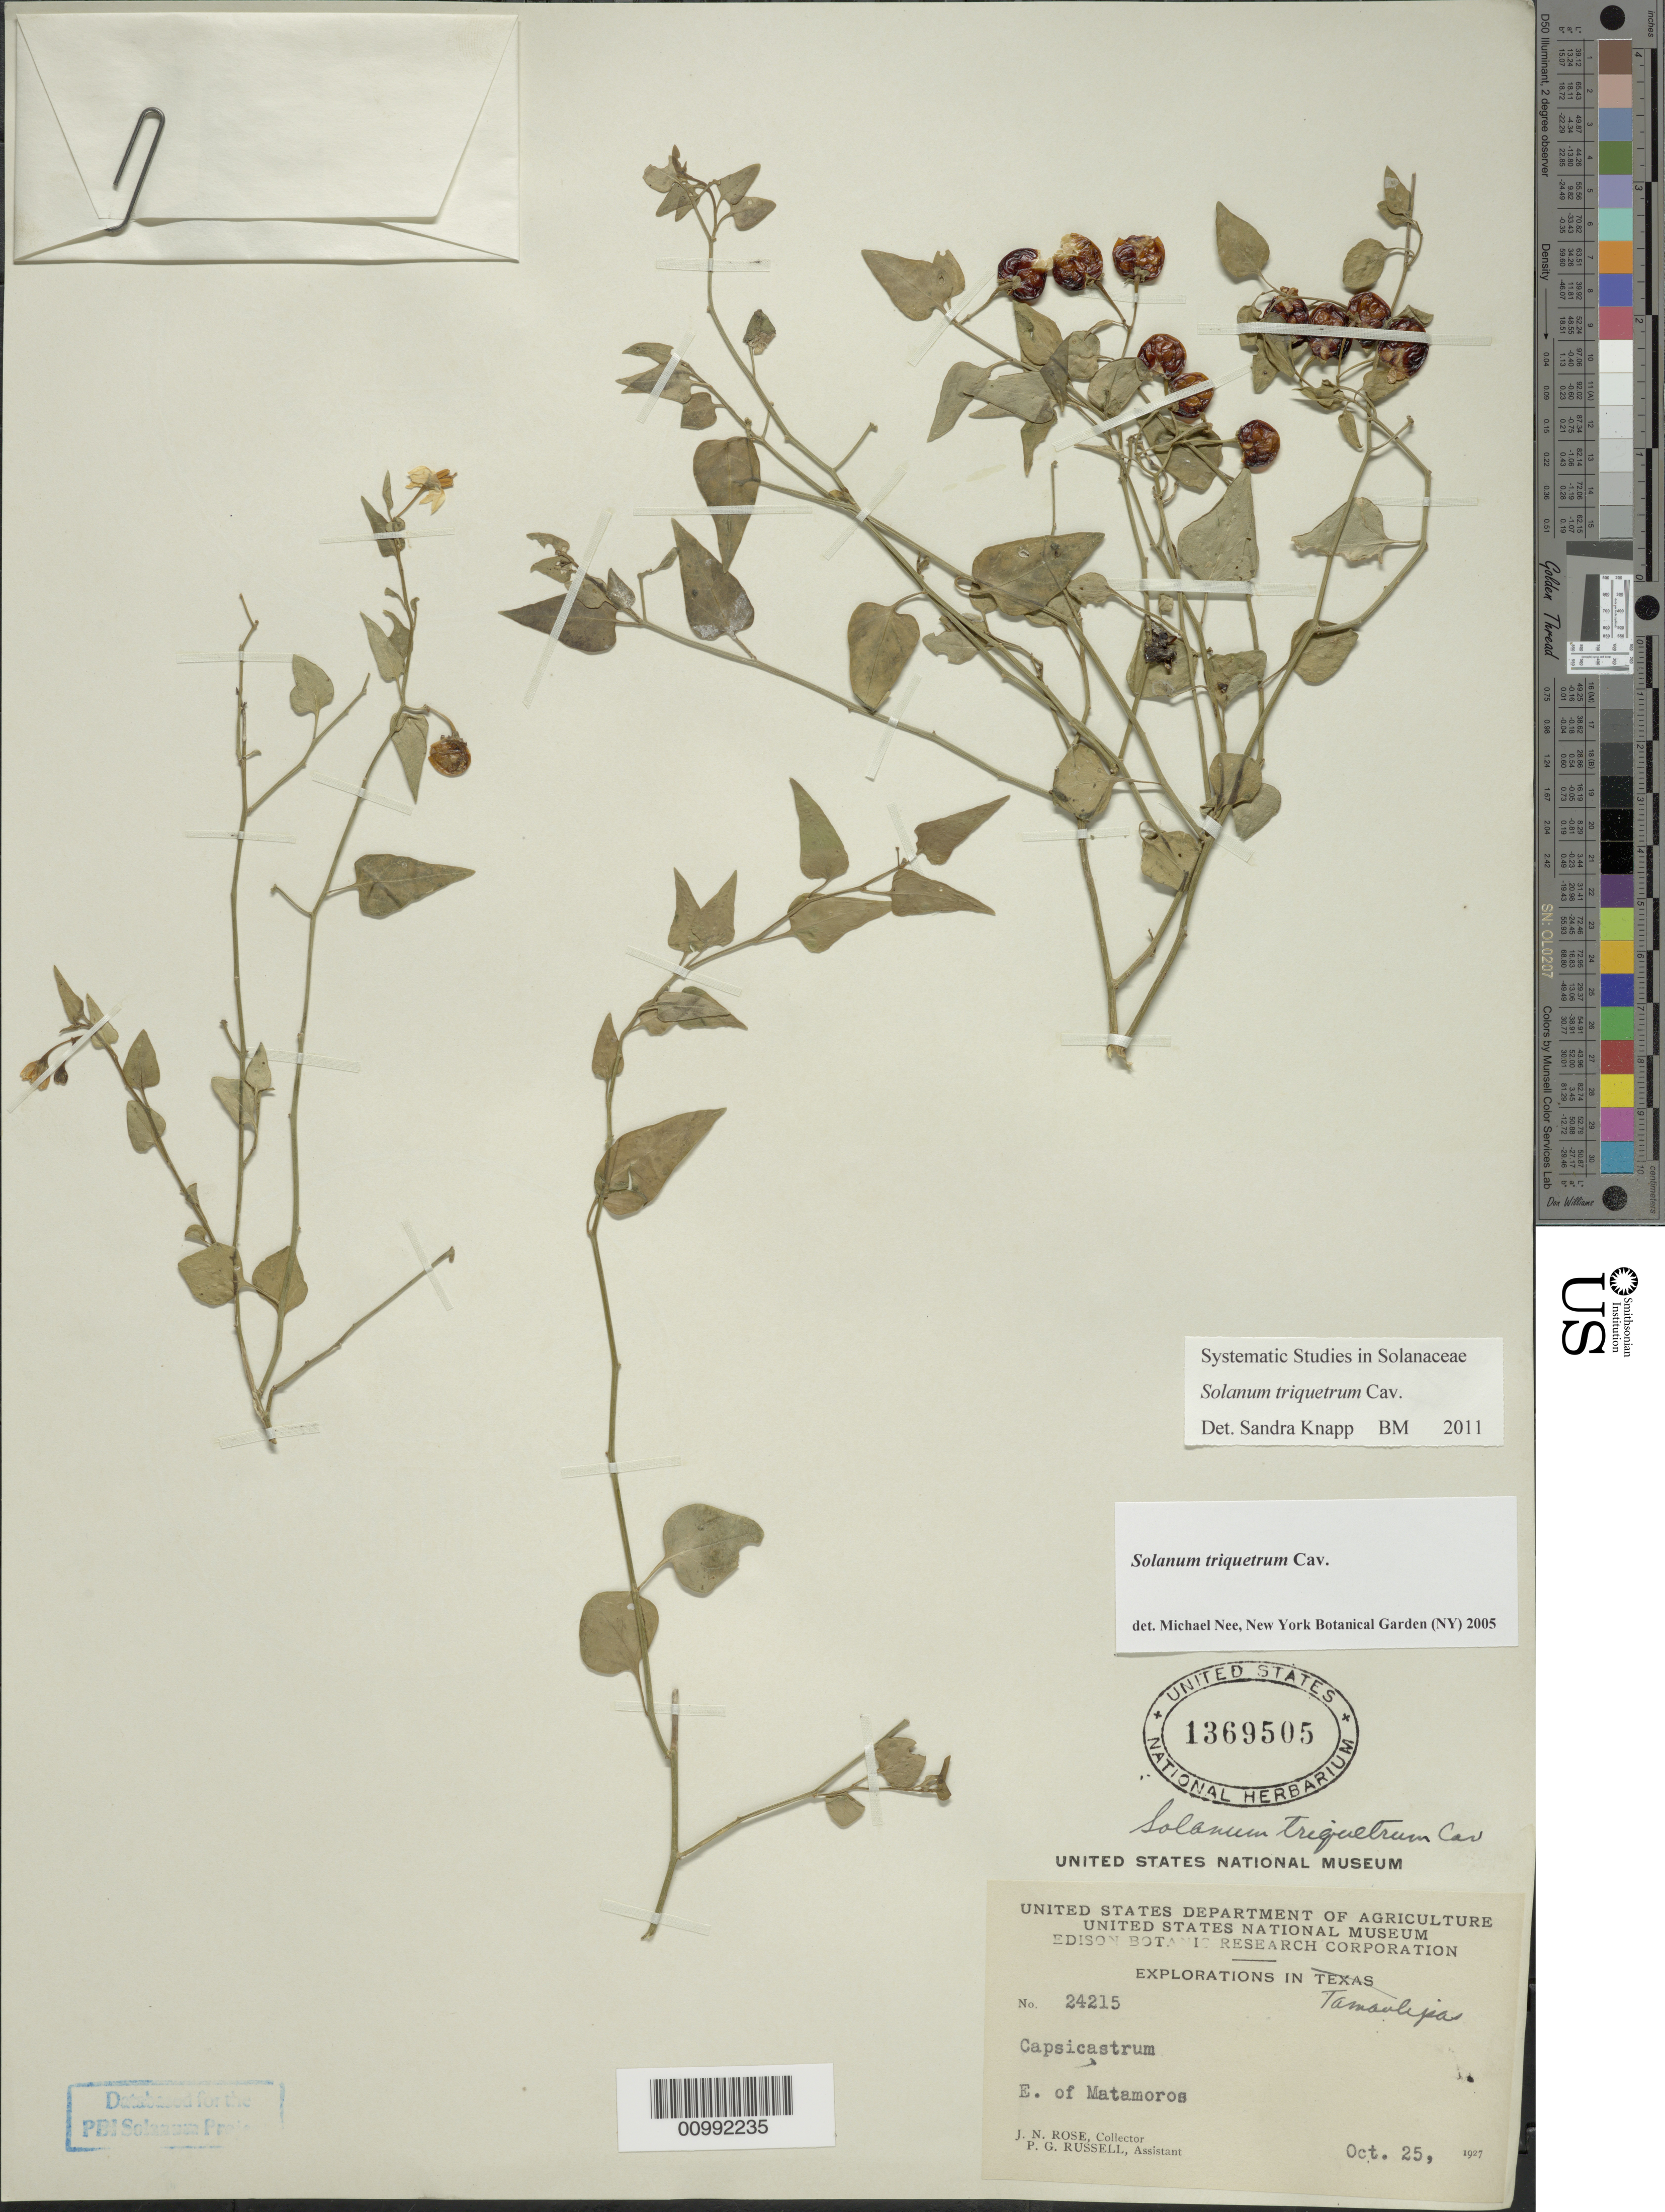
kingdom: Plantae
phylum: Tracheophyta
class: Magnoliopsida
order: Solanales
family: Solanaceae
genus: Solanum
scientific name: Solanum triquetrum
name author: Cav.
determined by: Knapp, S. D.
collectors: J. N. Rose & P. G. Russell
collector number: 24215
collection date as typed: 25 Oct 1927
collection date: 1927-10-25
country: United States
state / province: Texas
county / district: Cameron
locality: E of Matamoros, Mexico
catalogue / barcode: US 1369505